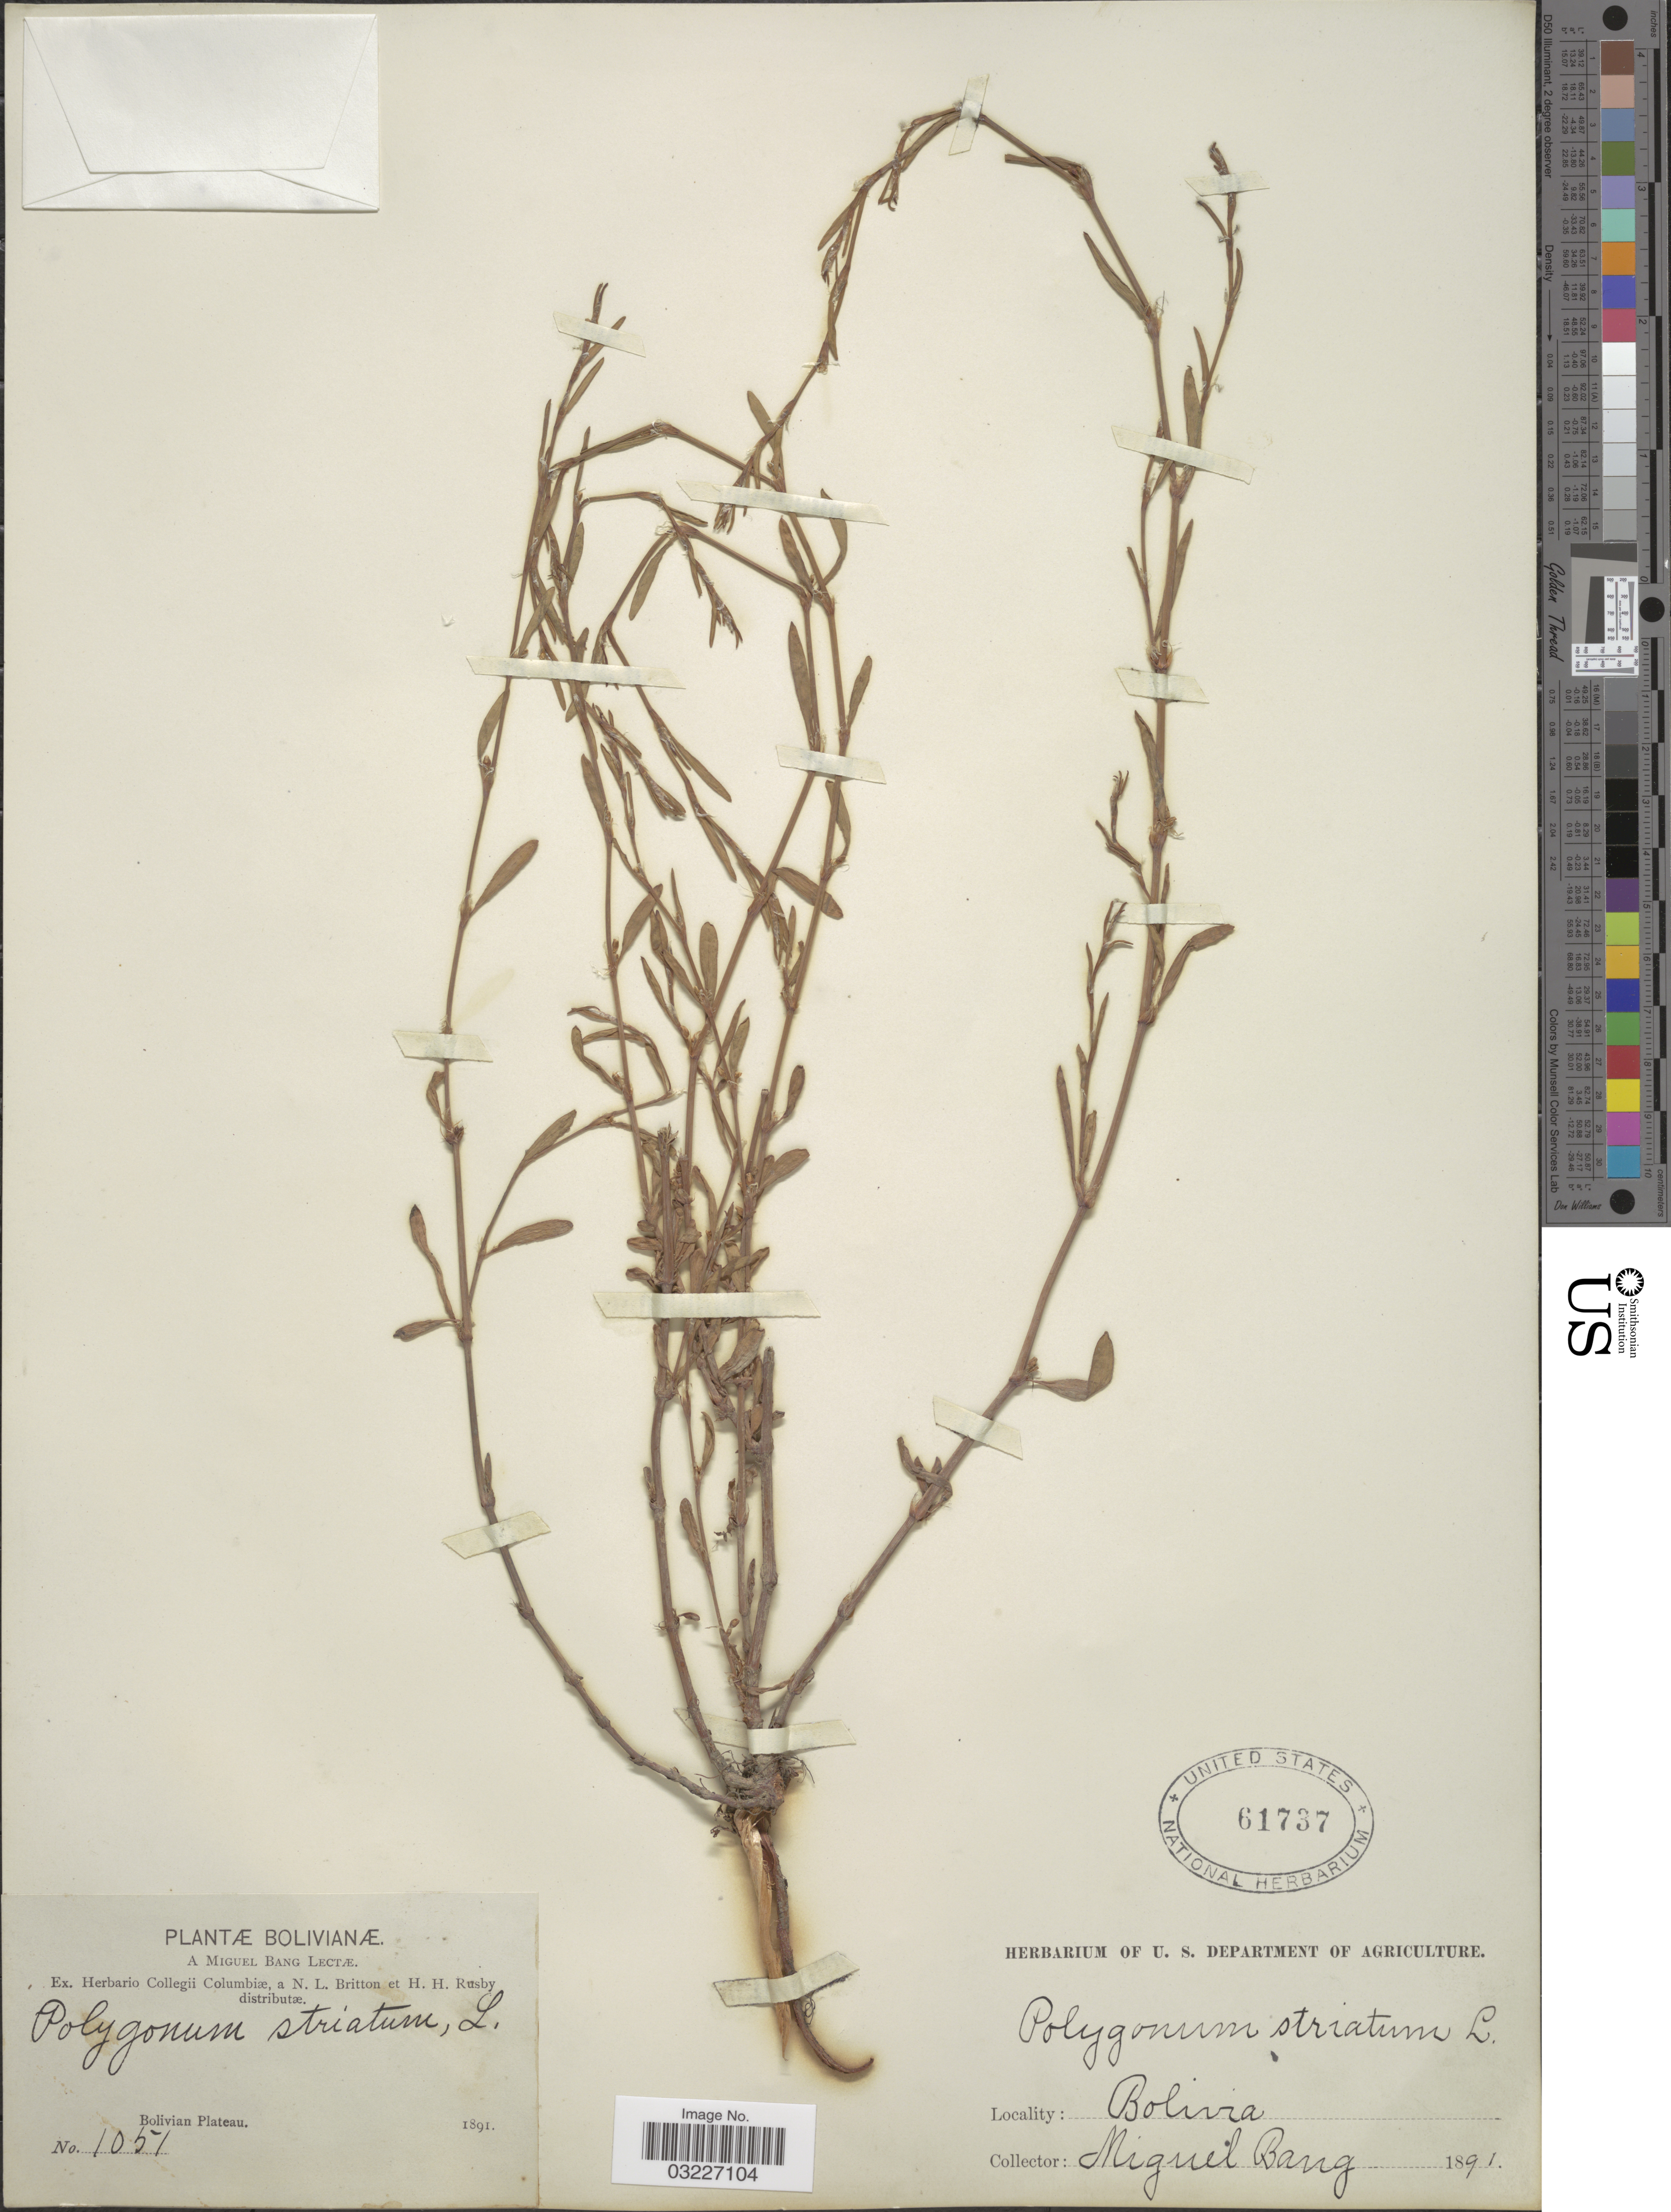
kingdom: Plantae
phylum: Tracheophyta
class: Magnoliopsida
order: Caryophyllales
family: Polygonaceae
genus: Polygonum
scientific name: Polygonum brasiliense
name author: K. Koch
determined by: Liesner, R. L.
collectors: M. Bang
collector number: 1051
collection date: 1891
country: Bolivia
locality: Bolivian Plateau.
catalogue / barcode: US 61737